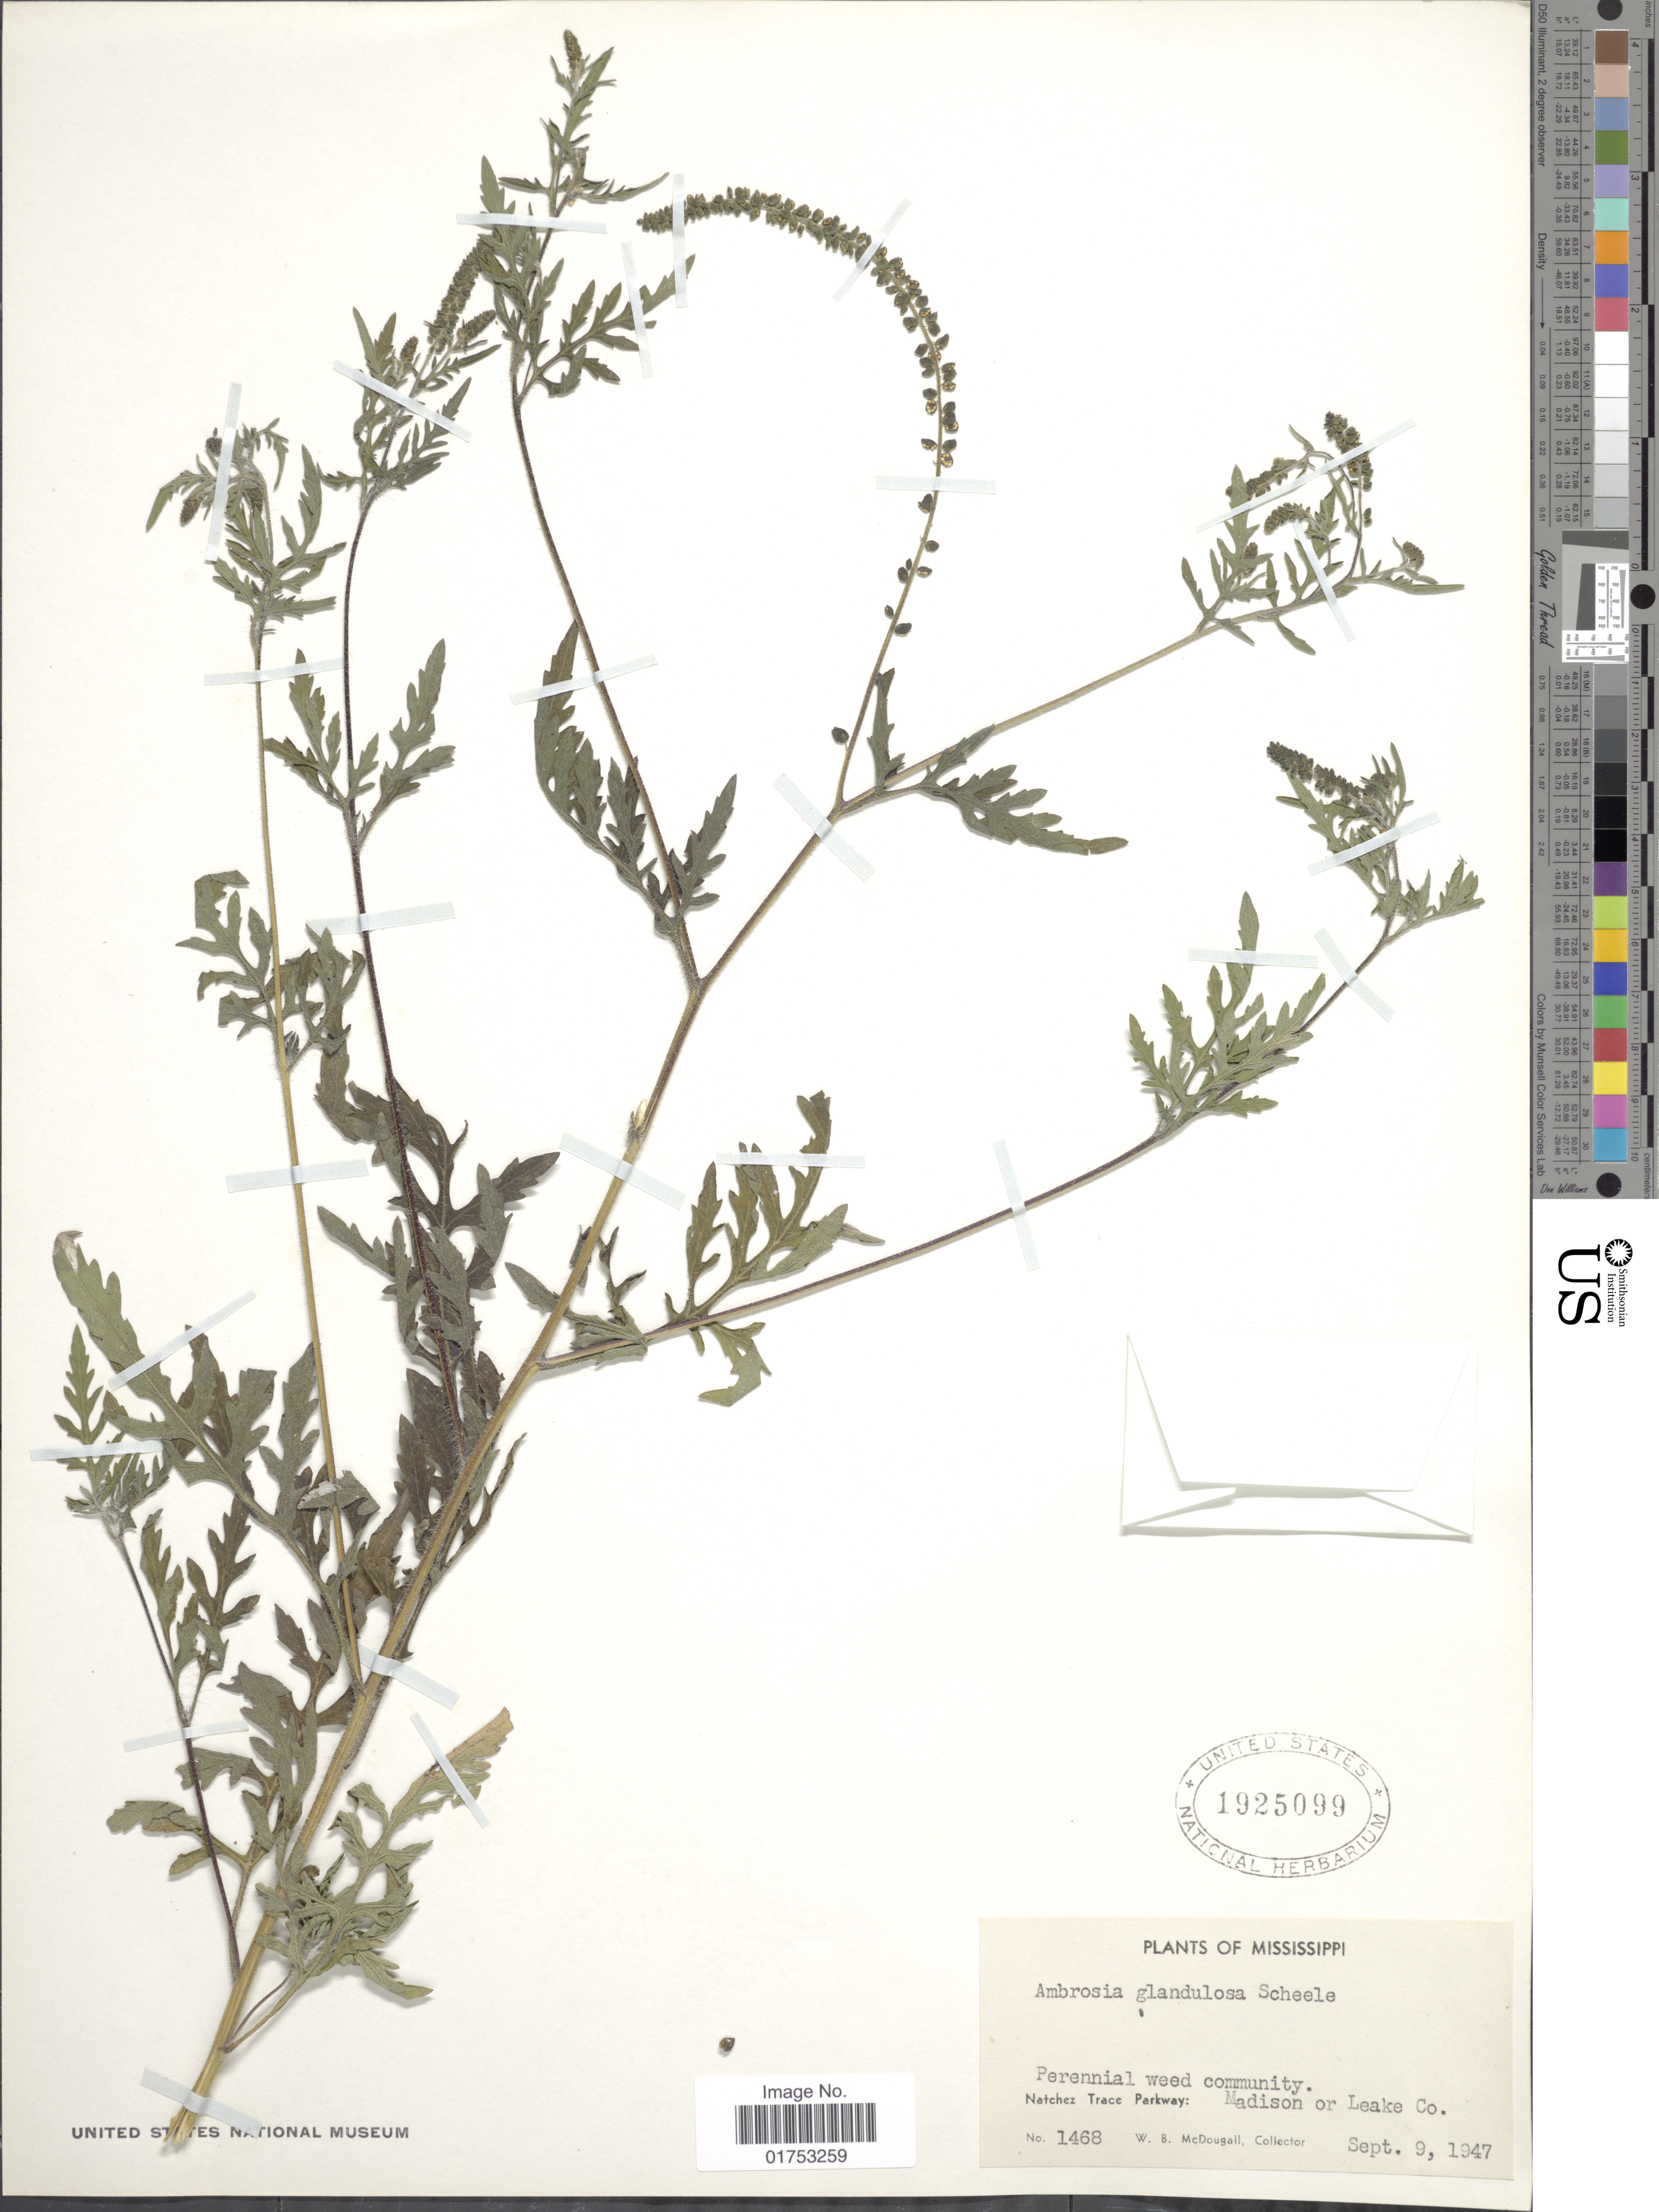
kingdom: Plantae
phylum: Tracheophyta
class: Magnoliopsida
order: Asterales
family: Asteraceae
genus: Ambrosia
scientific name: Ambrosia artemisiifolia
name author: L.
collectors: W. B. McDougall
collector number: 1468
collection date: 1947-09-09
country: United States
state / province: Mississippi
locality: Natchez Trace Parkway, Madison or Leake Co.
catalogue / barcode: US 1925099